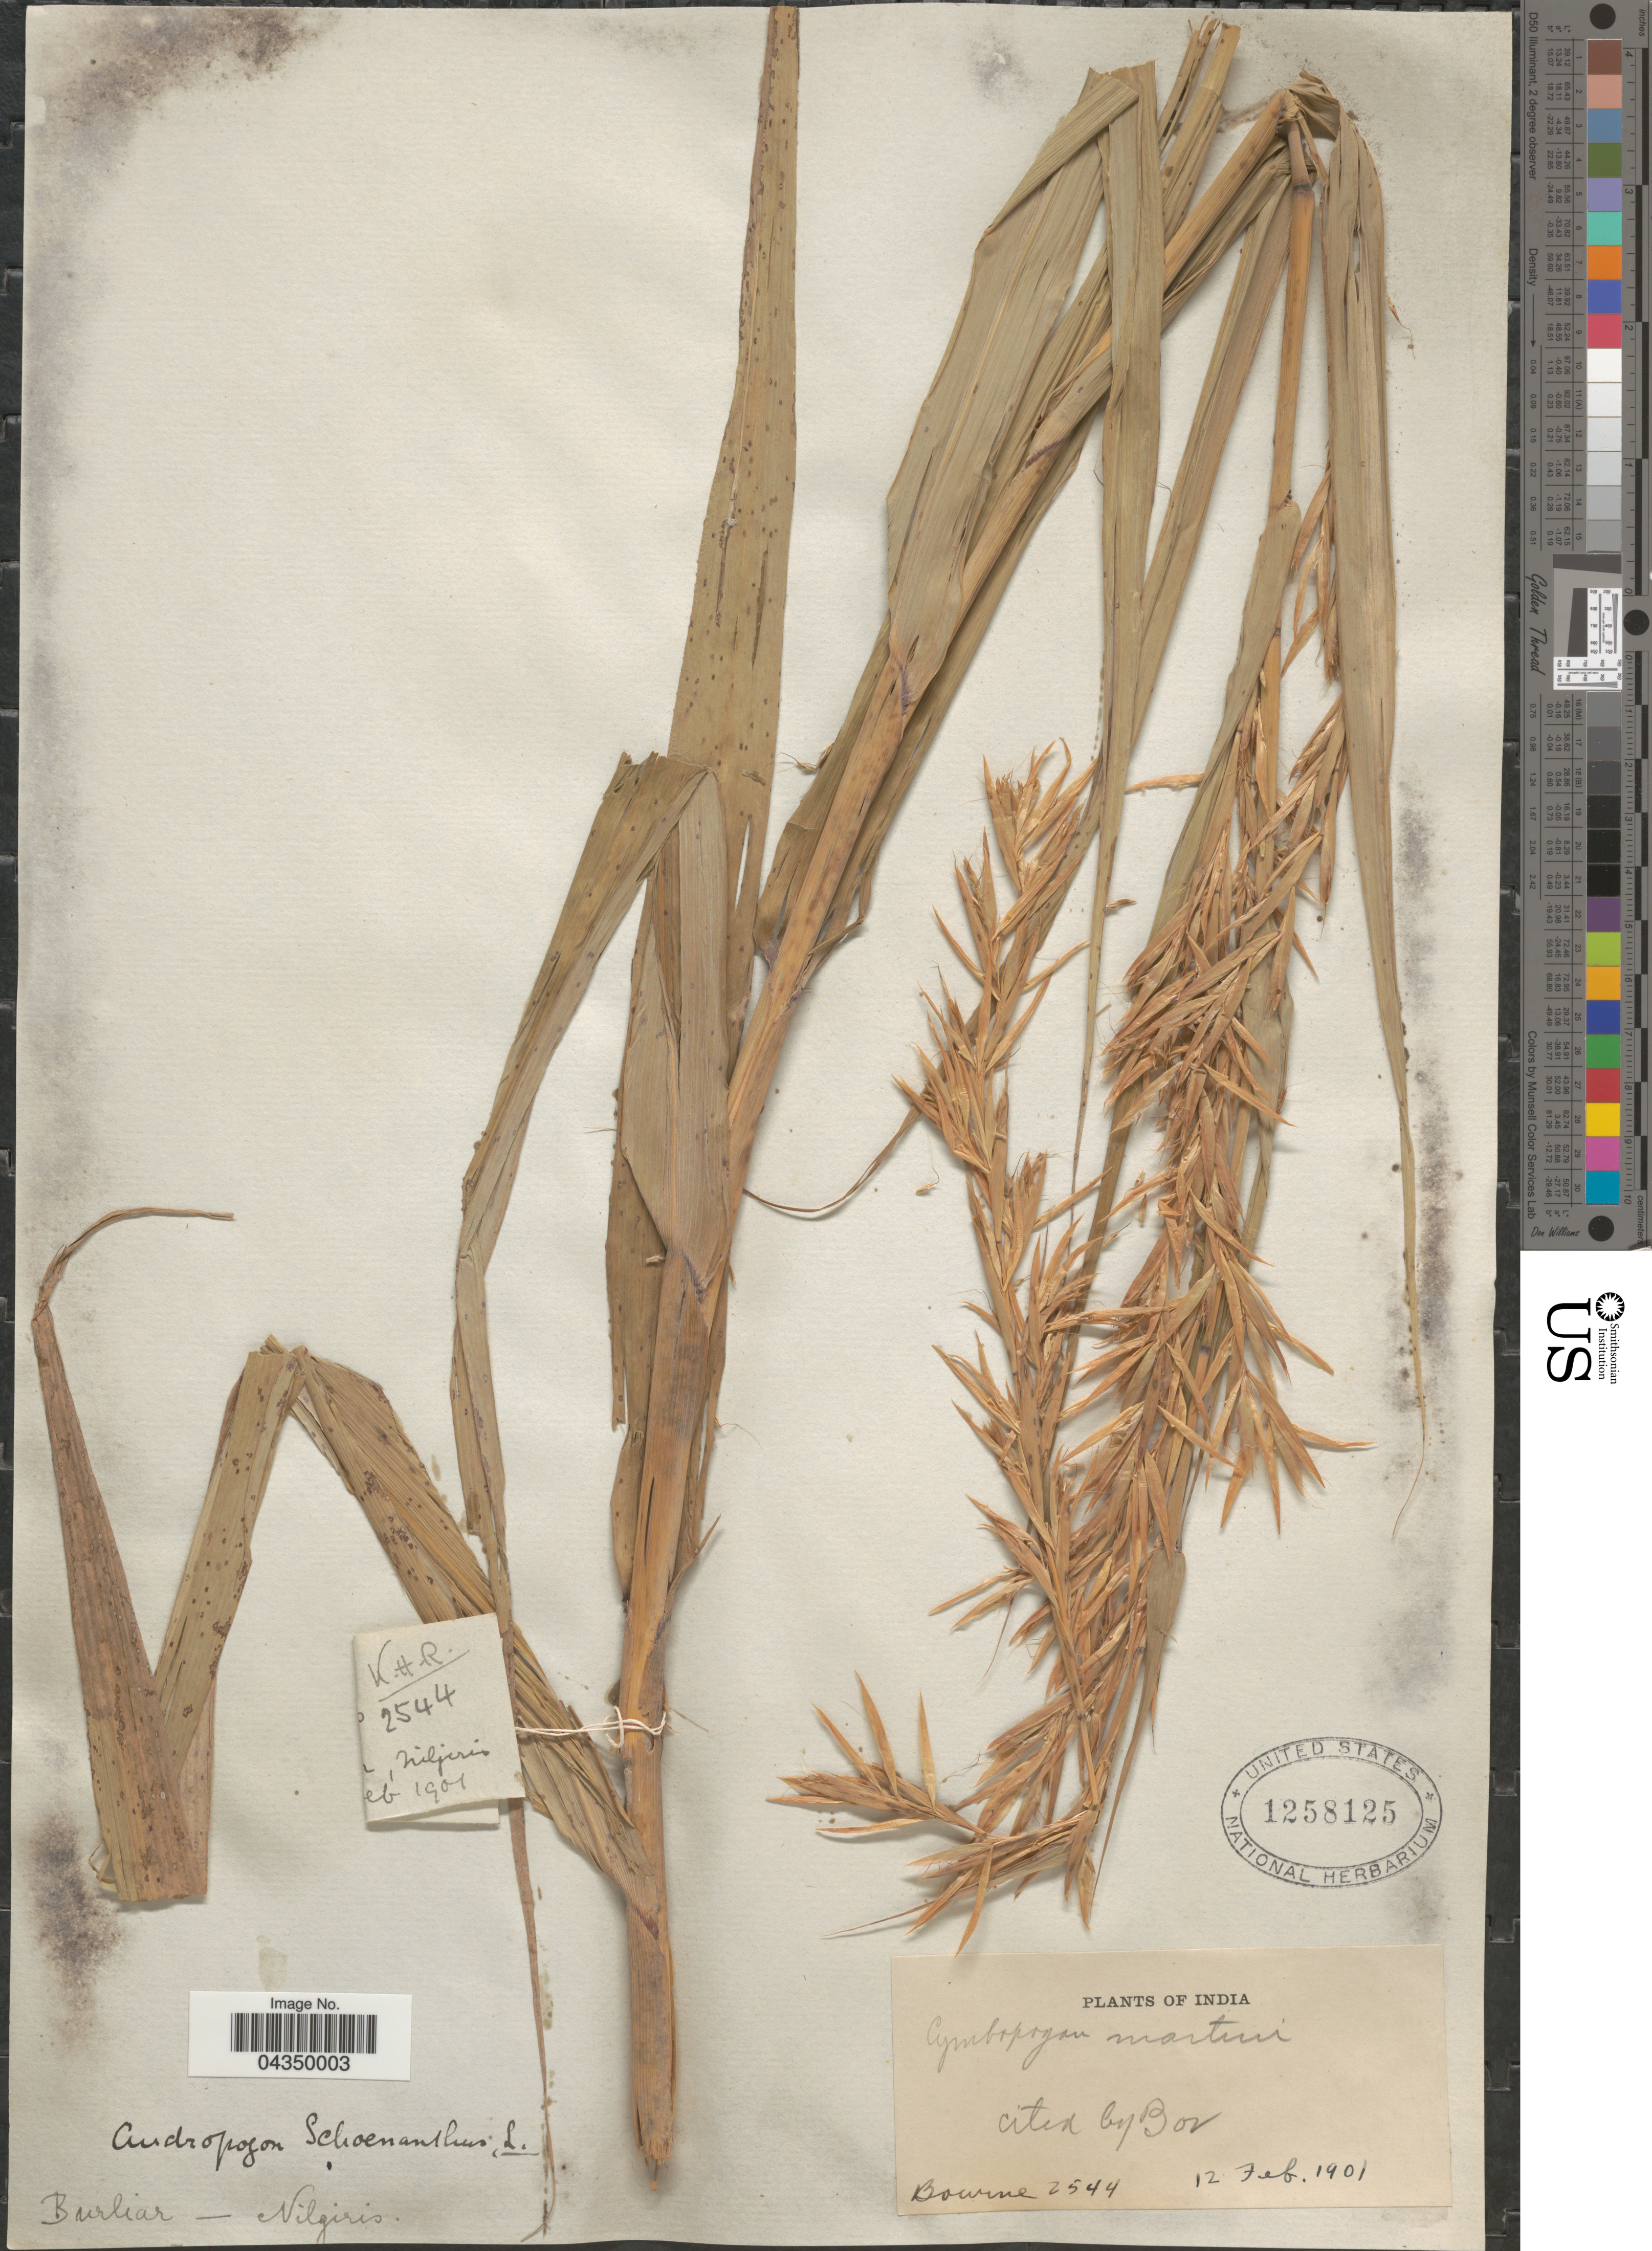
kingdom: Plantae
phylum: Tracheophyta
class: Liliopsida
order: Poales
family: Poaceae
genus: Cymbopogon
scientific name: Cymbopogon martini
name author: (Roxb.) Stapf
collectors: -- Bourne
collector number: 2544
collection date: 1901-02-12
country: India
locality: Burliar - Nilgiris.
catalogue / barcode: US 1258125